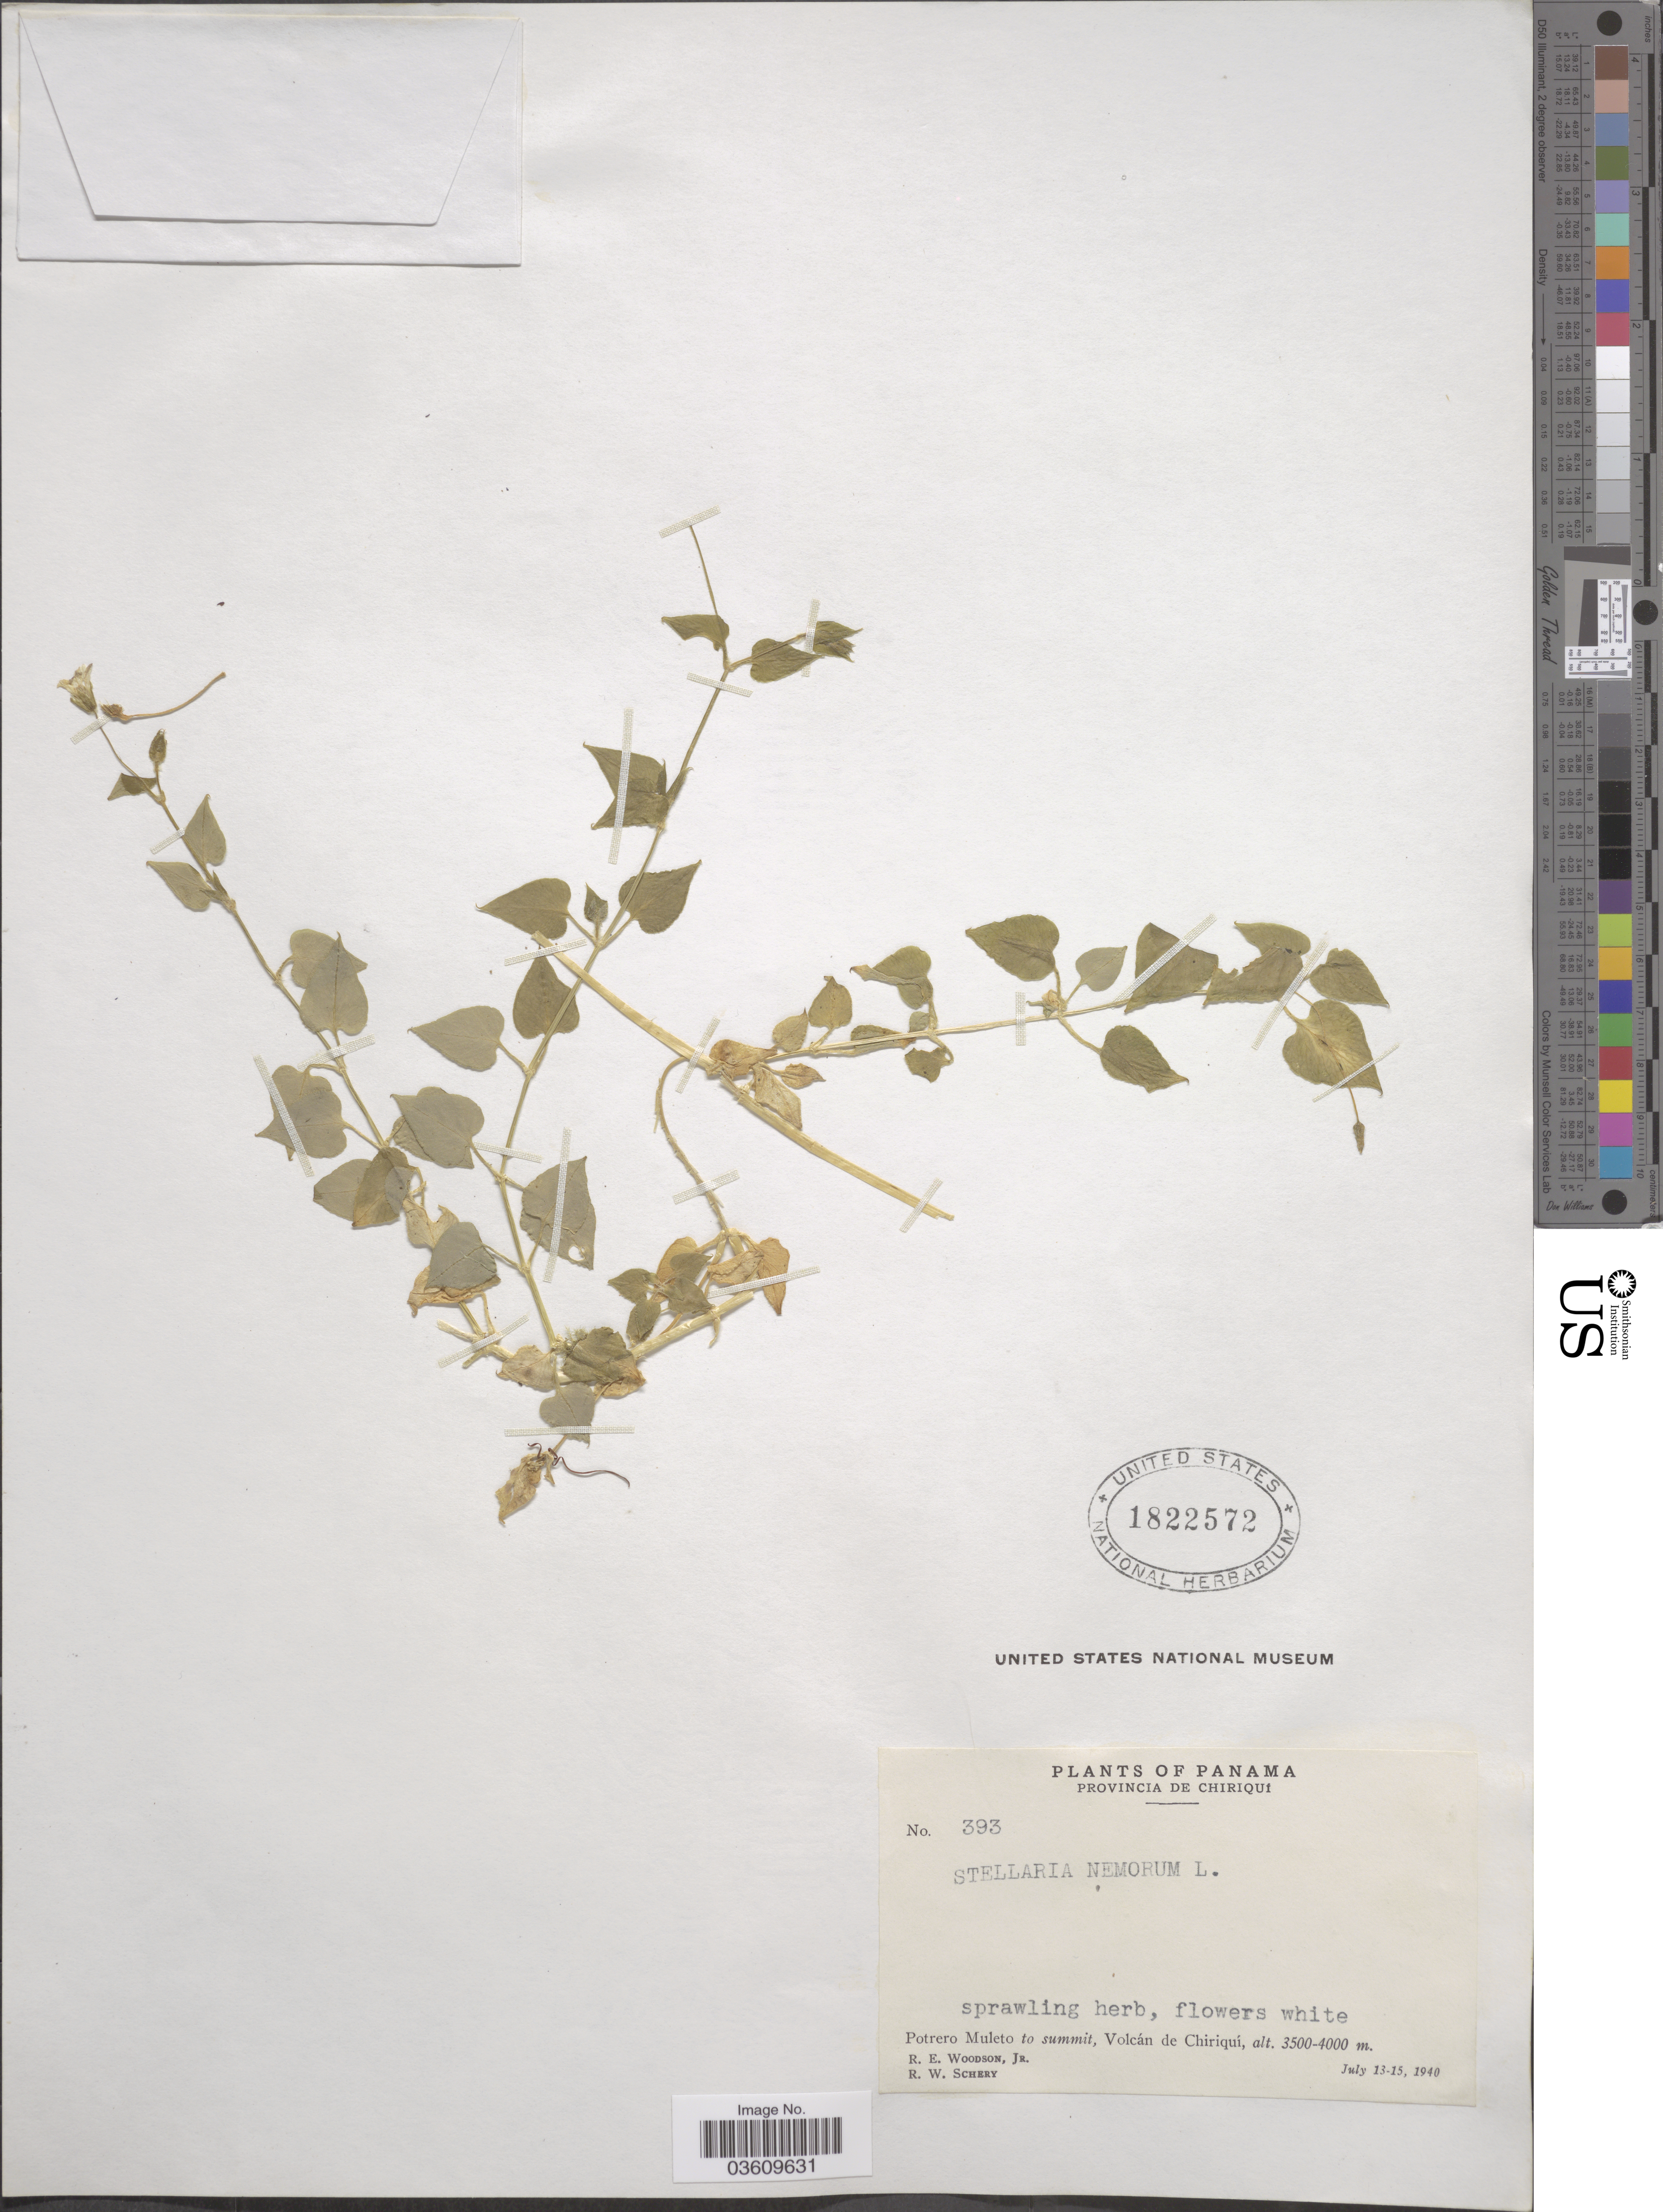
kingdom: Plantae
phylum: Tracheophyta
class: Magnoliopsida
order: Caryophyllales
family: Caryophyllaceae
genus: Stellaria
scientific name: Stellaria cuspidata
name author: Willd. ex Schltdl.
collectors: R. E. Woodson & R. W. Schery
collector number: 393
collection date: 1940-07-13/1940-07-15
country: Panama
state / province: Chiriqui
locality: Potrero Muleto to summit, Volcán de Chiriquí.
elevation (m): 3500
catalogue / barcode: US 1822572